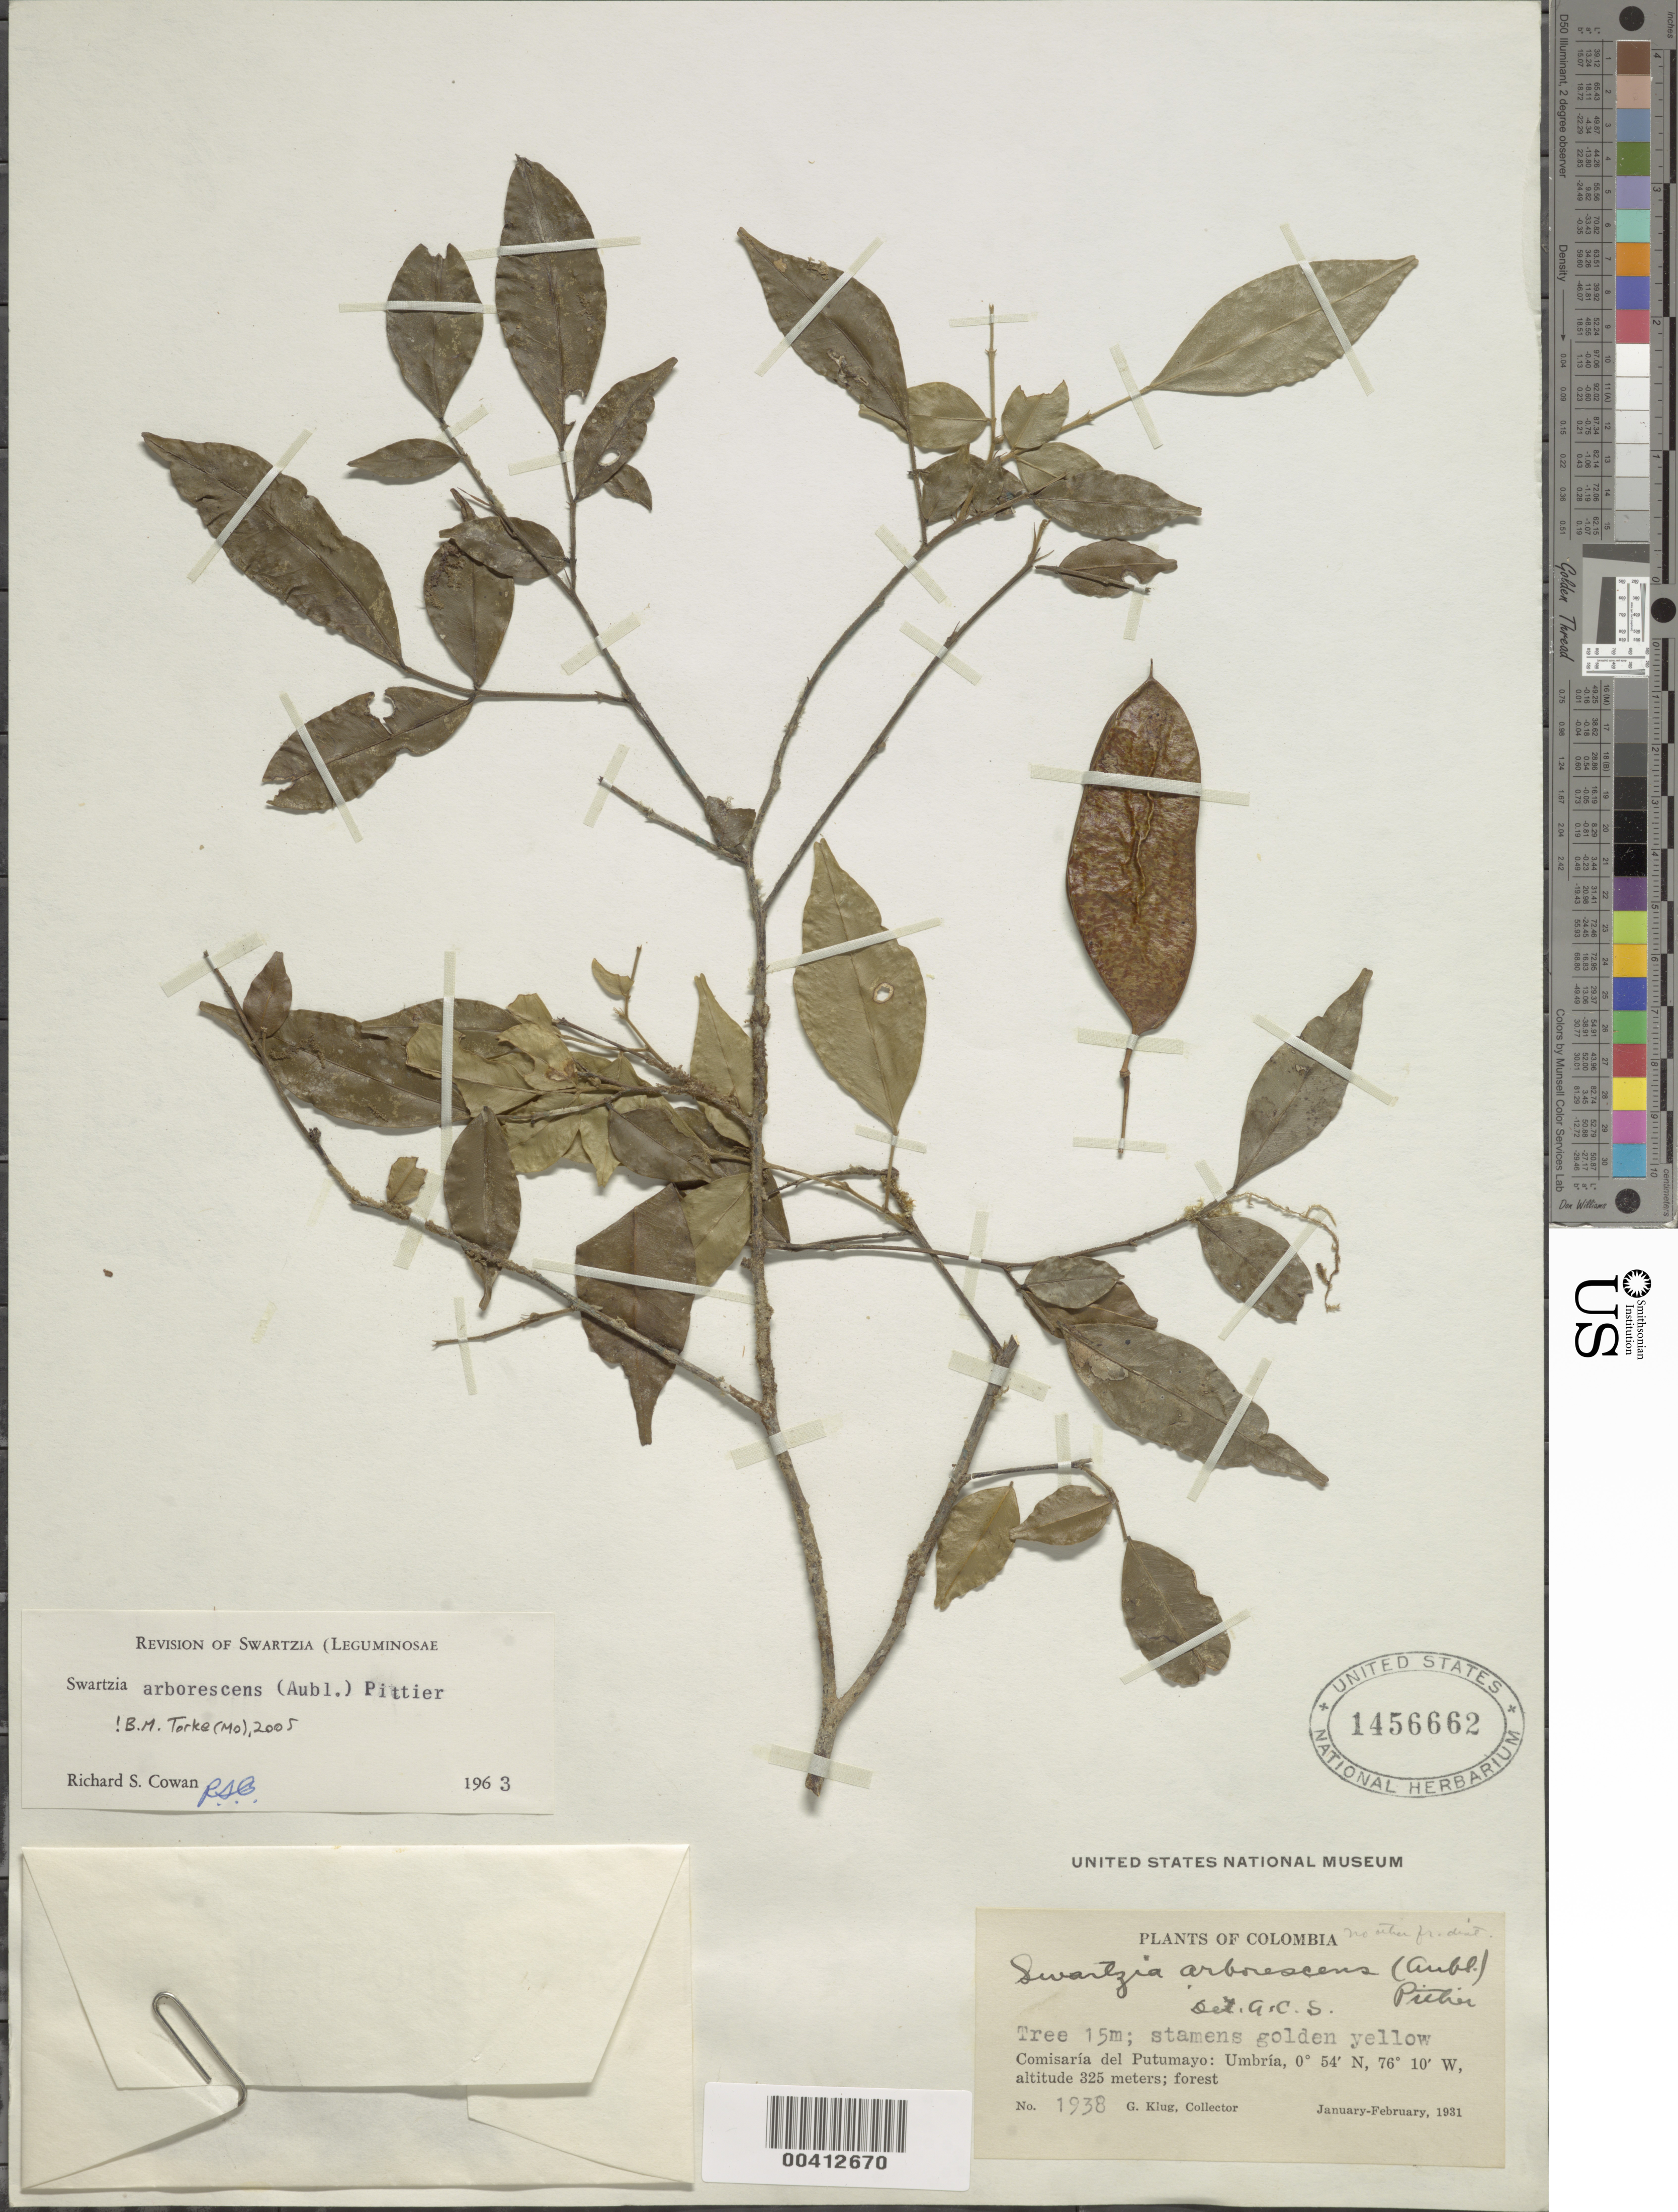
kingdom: Plantae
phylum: Tracheophyta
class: Magnoliopsida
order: Fabales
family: Fabaceae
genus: Swartzia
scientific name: Swartzia arborescens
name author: (Aubl.) Pittier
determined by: Cowan, R. S.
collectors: G. Klug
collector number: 1938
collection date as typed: Jan 1931 to -- Feb 1931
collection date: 1931-01/1931-02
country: Colombia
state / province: Putumayo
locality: Umbria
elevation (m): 325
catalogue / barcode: US 1456662